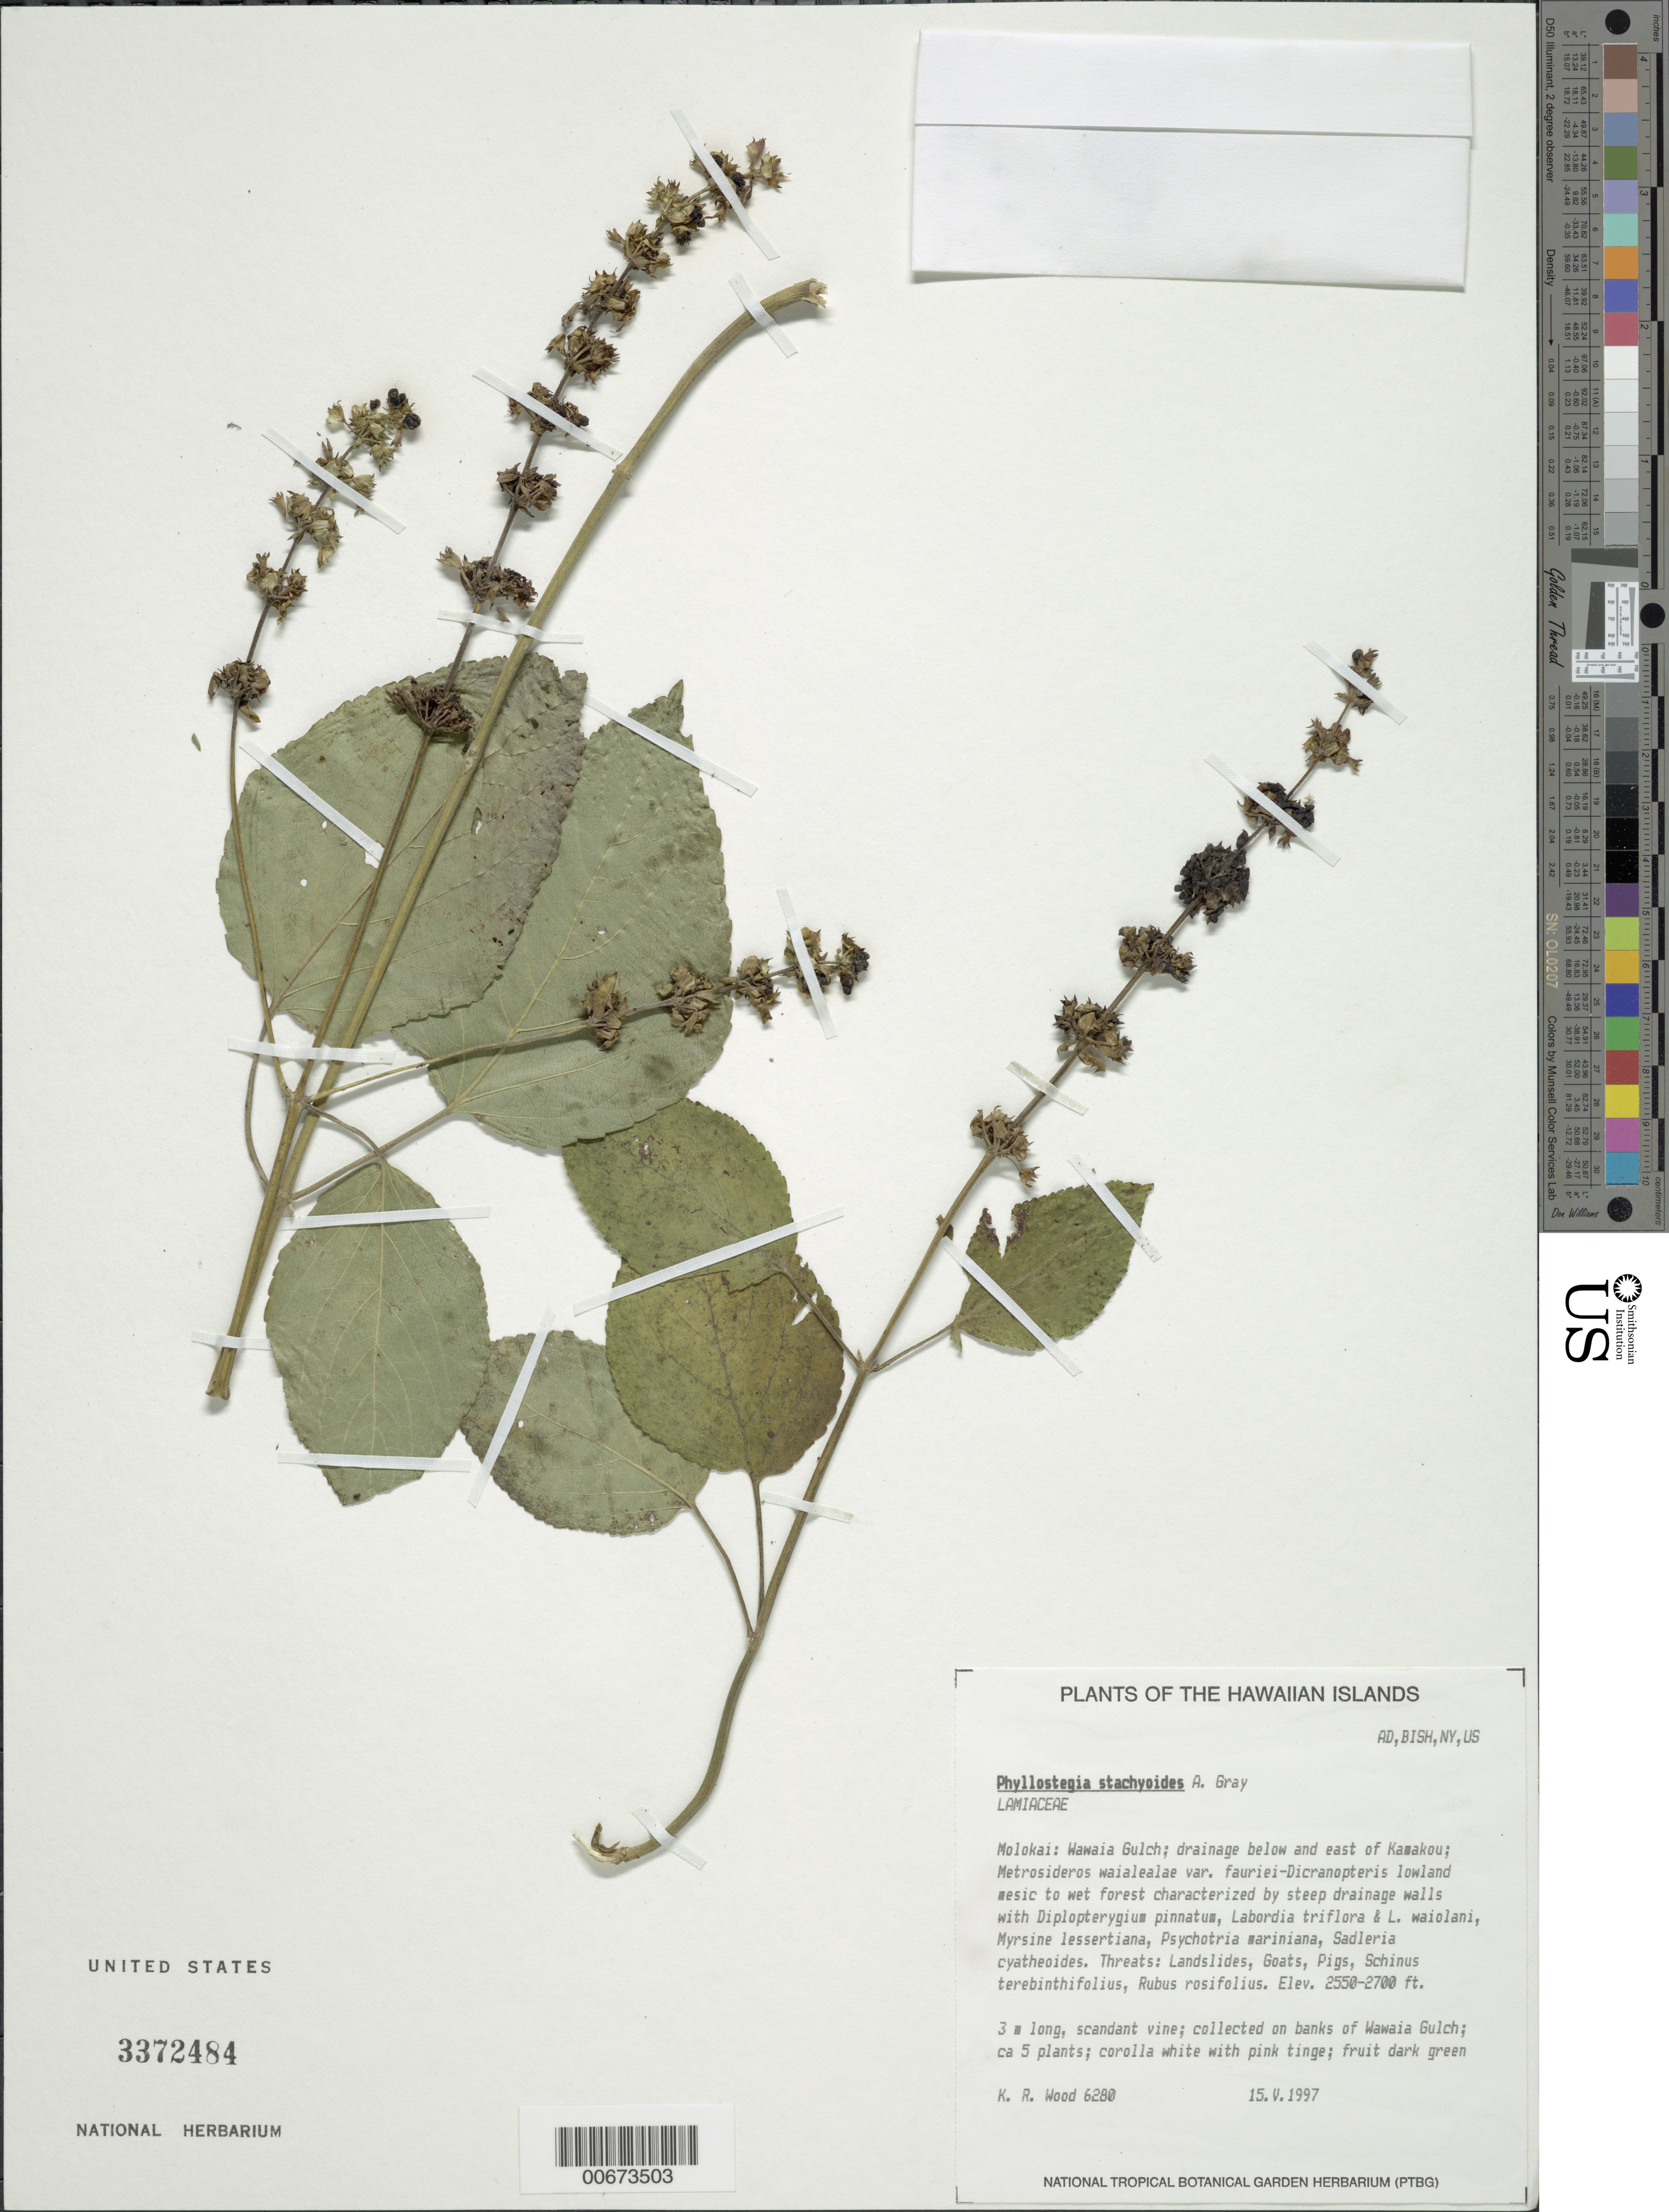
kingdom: Plantae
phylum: Tracheophyta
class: Magnoliopsida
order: Lamiales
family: Lamiaceae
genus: Phyllostegia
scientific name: Phyllostegia stachyoides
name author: A. Gray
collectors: K. R. Wood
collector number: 6280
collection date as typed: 15 May 1997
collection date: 1997-05-15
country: United States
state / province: Hawaii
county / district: Maui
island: Moloka'i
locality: Wawa'ia Gulch, drainage below and east of Kamakou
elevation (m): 777.2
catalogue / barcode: US 3372484